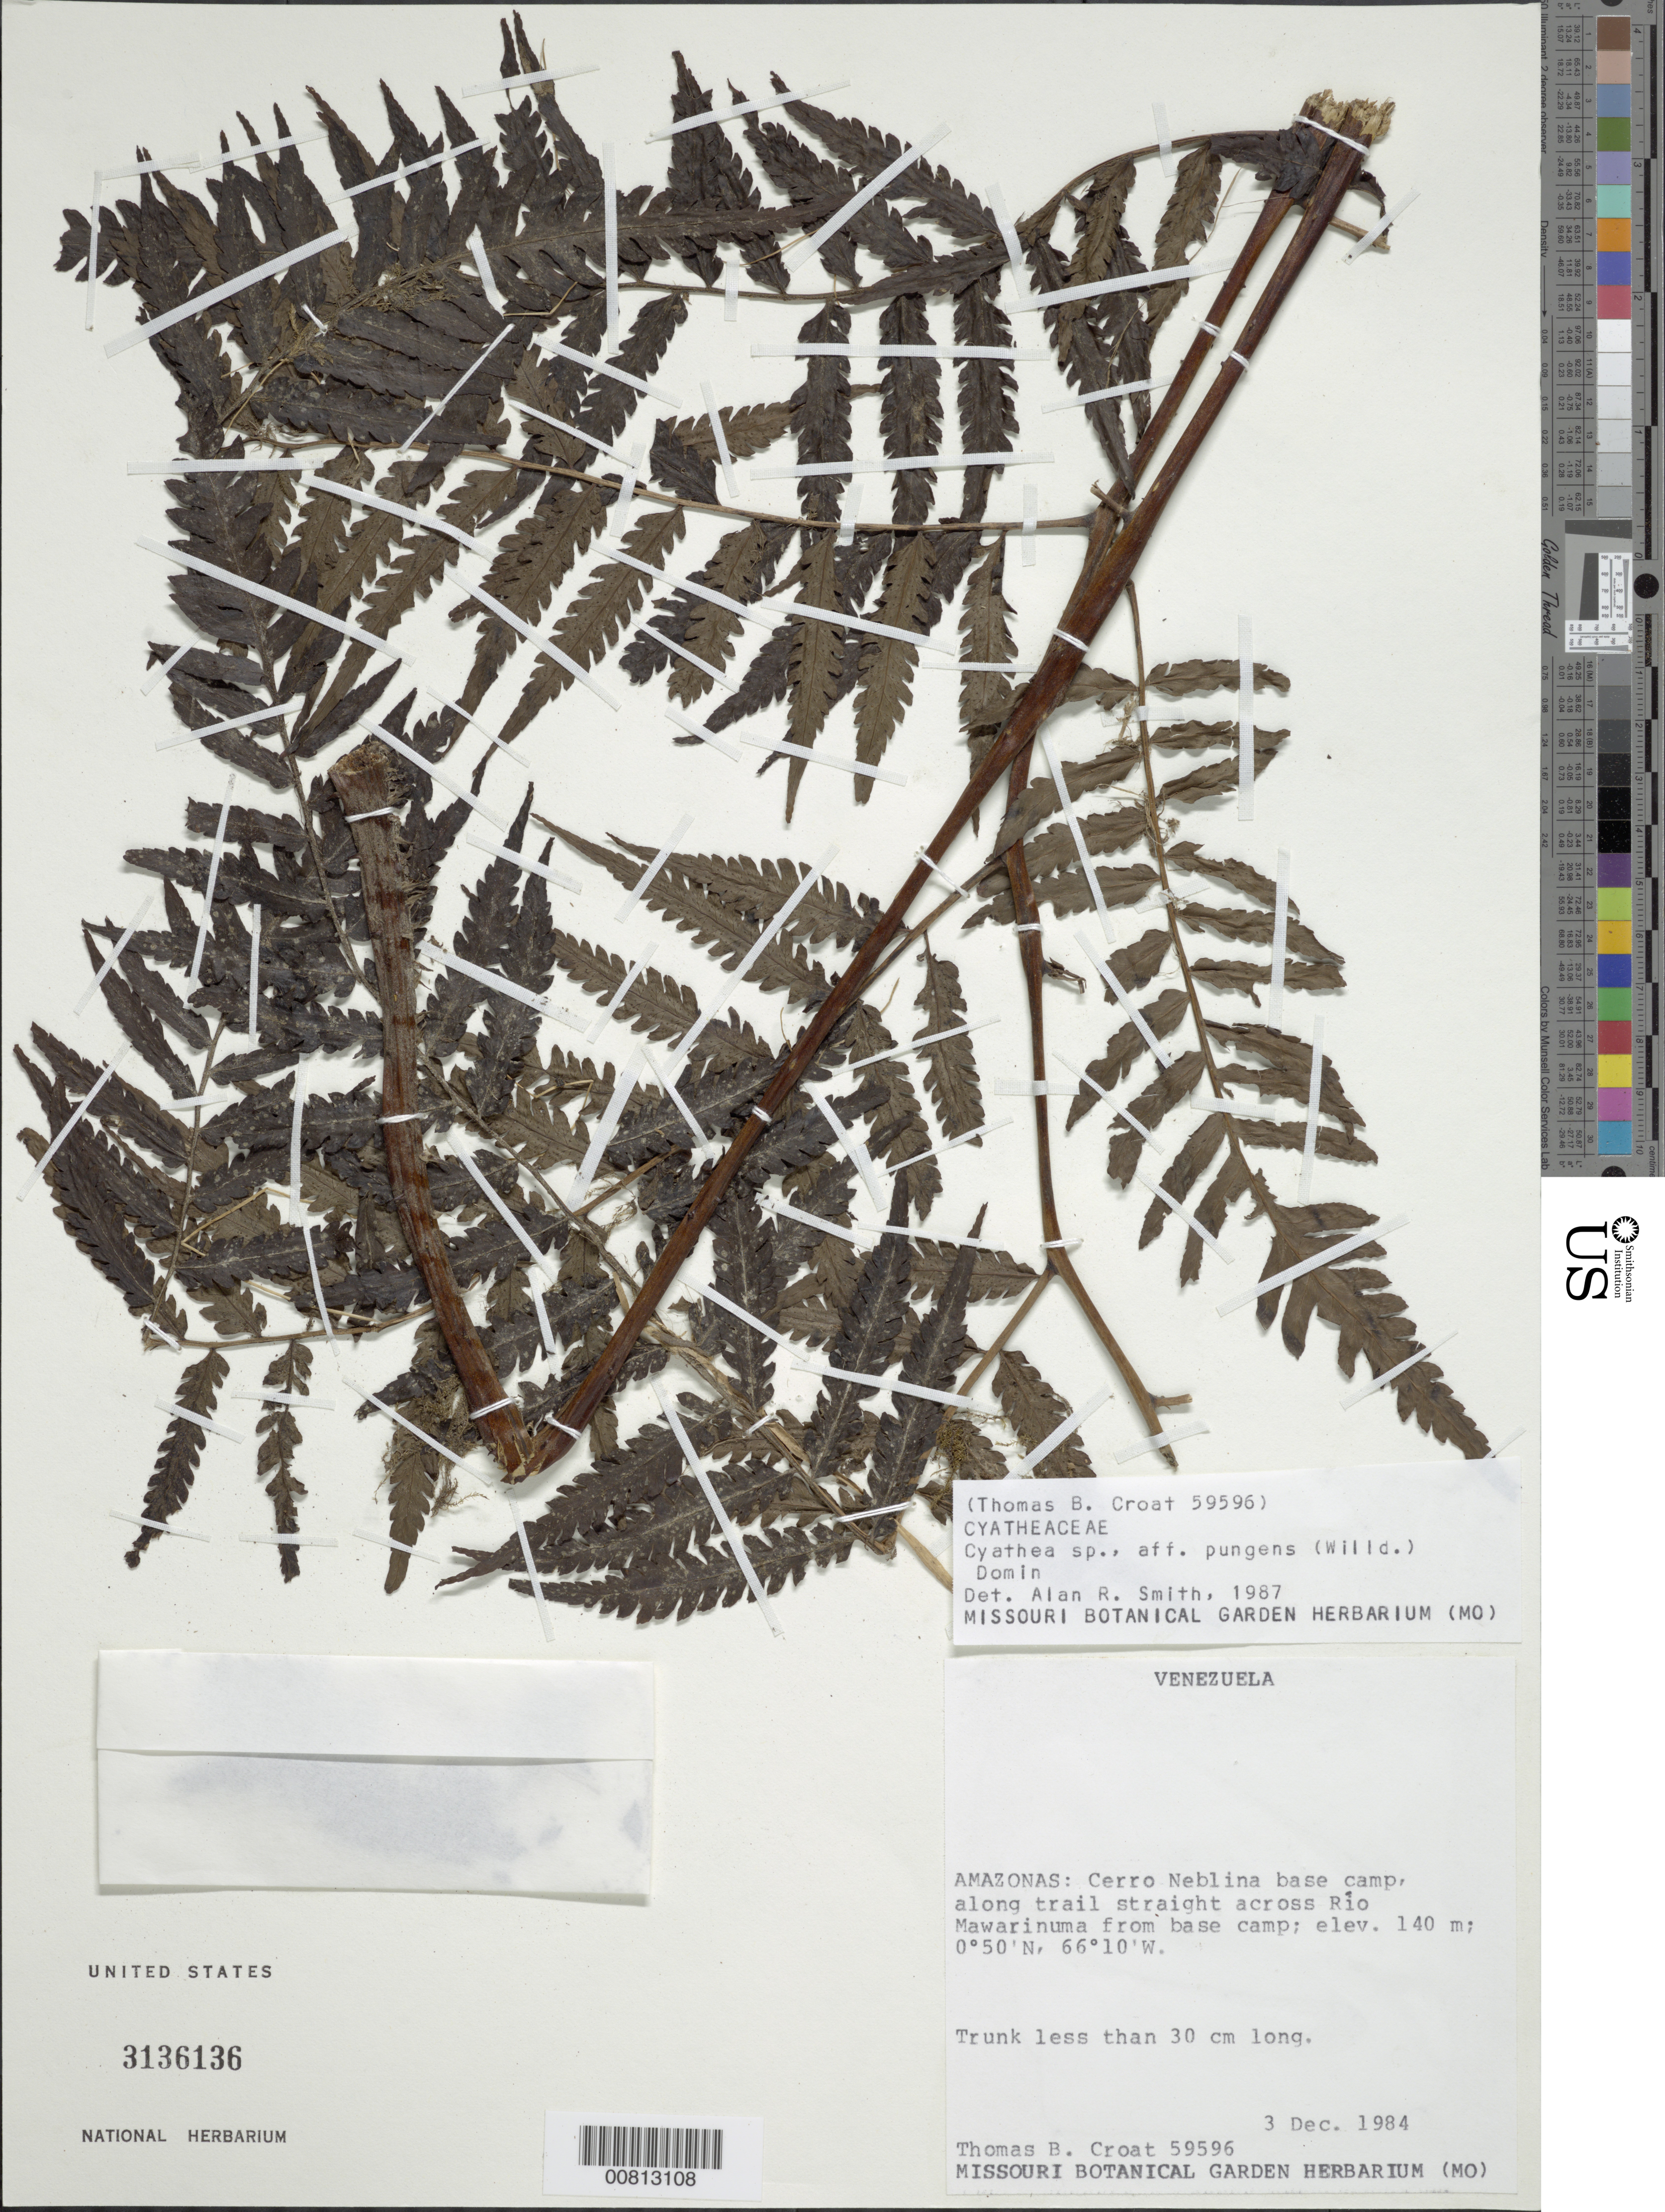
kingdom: Plantae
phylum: Tracheophyta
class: Polypodiopsida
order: Cyatheales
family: Cyatheaceae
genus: Cyathea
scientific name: Cyathea neblinae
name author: A.R. Sm.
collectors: T. B. Croat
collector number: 59596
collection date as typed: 3-Dec-84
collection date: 1984-12-03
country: Venezuela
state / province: Amazonas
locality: Cerro Neblina Base Camp, along Río Mawarinuma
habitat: Along trail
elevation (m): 140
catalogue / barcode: US 3136136